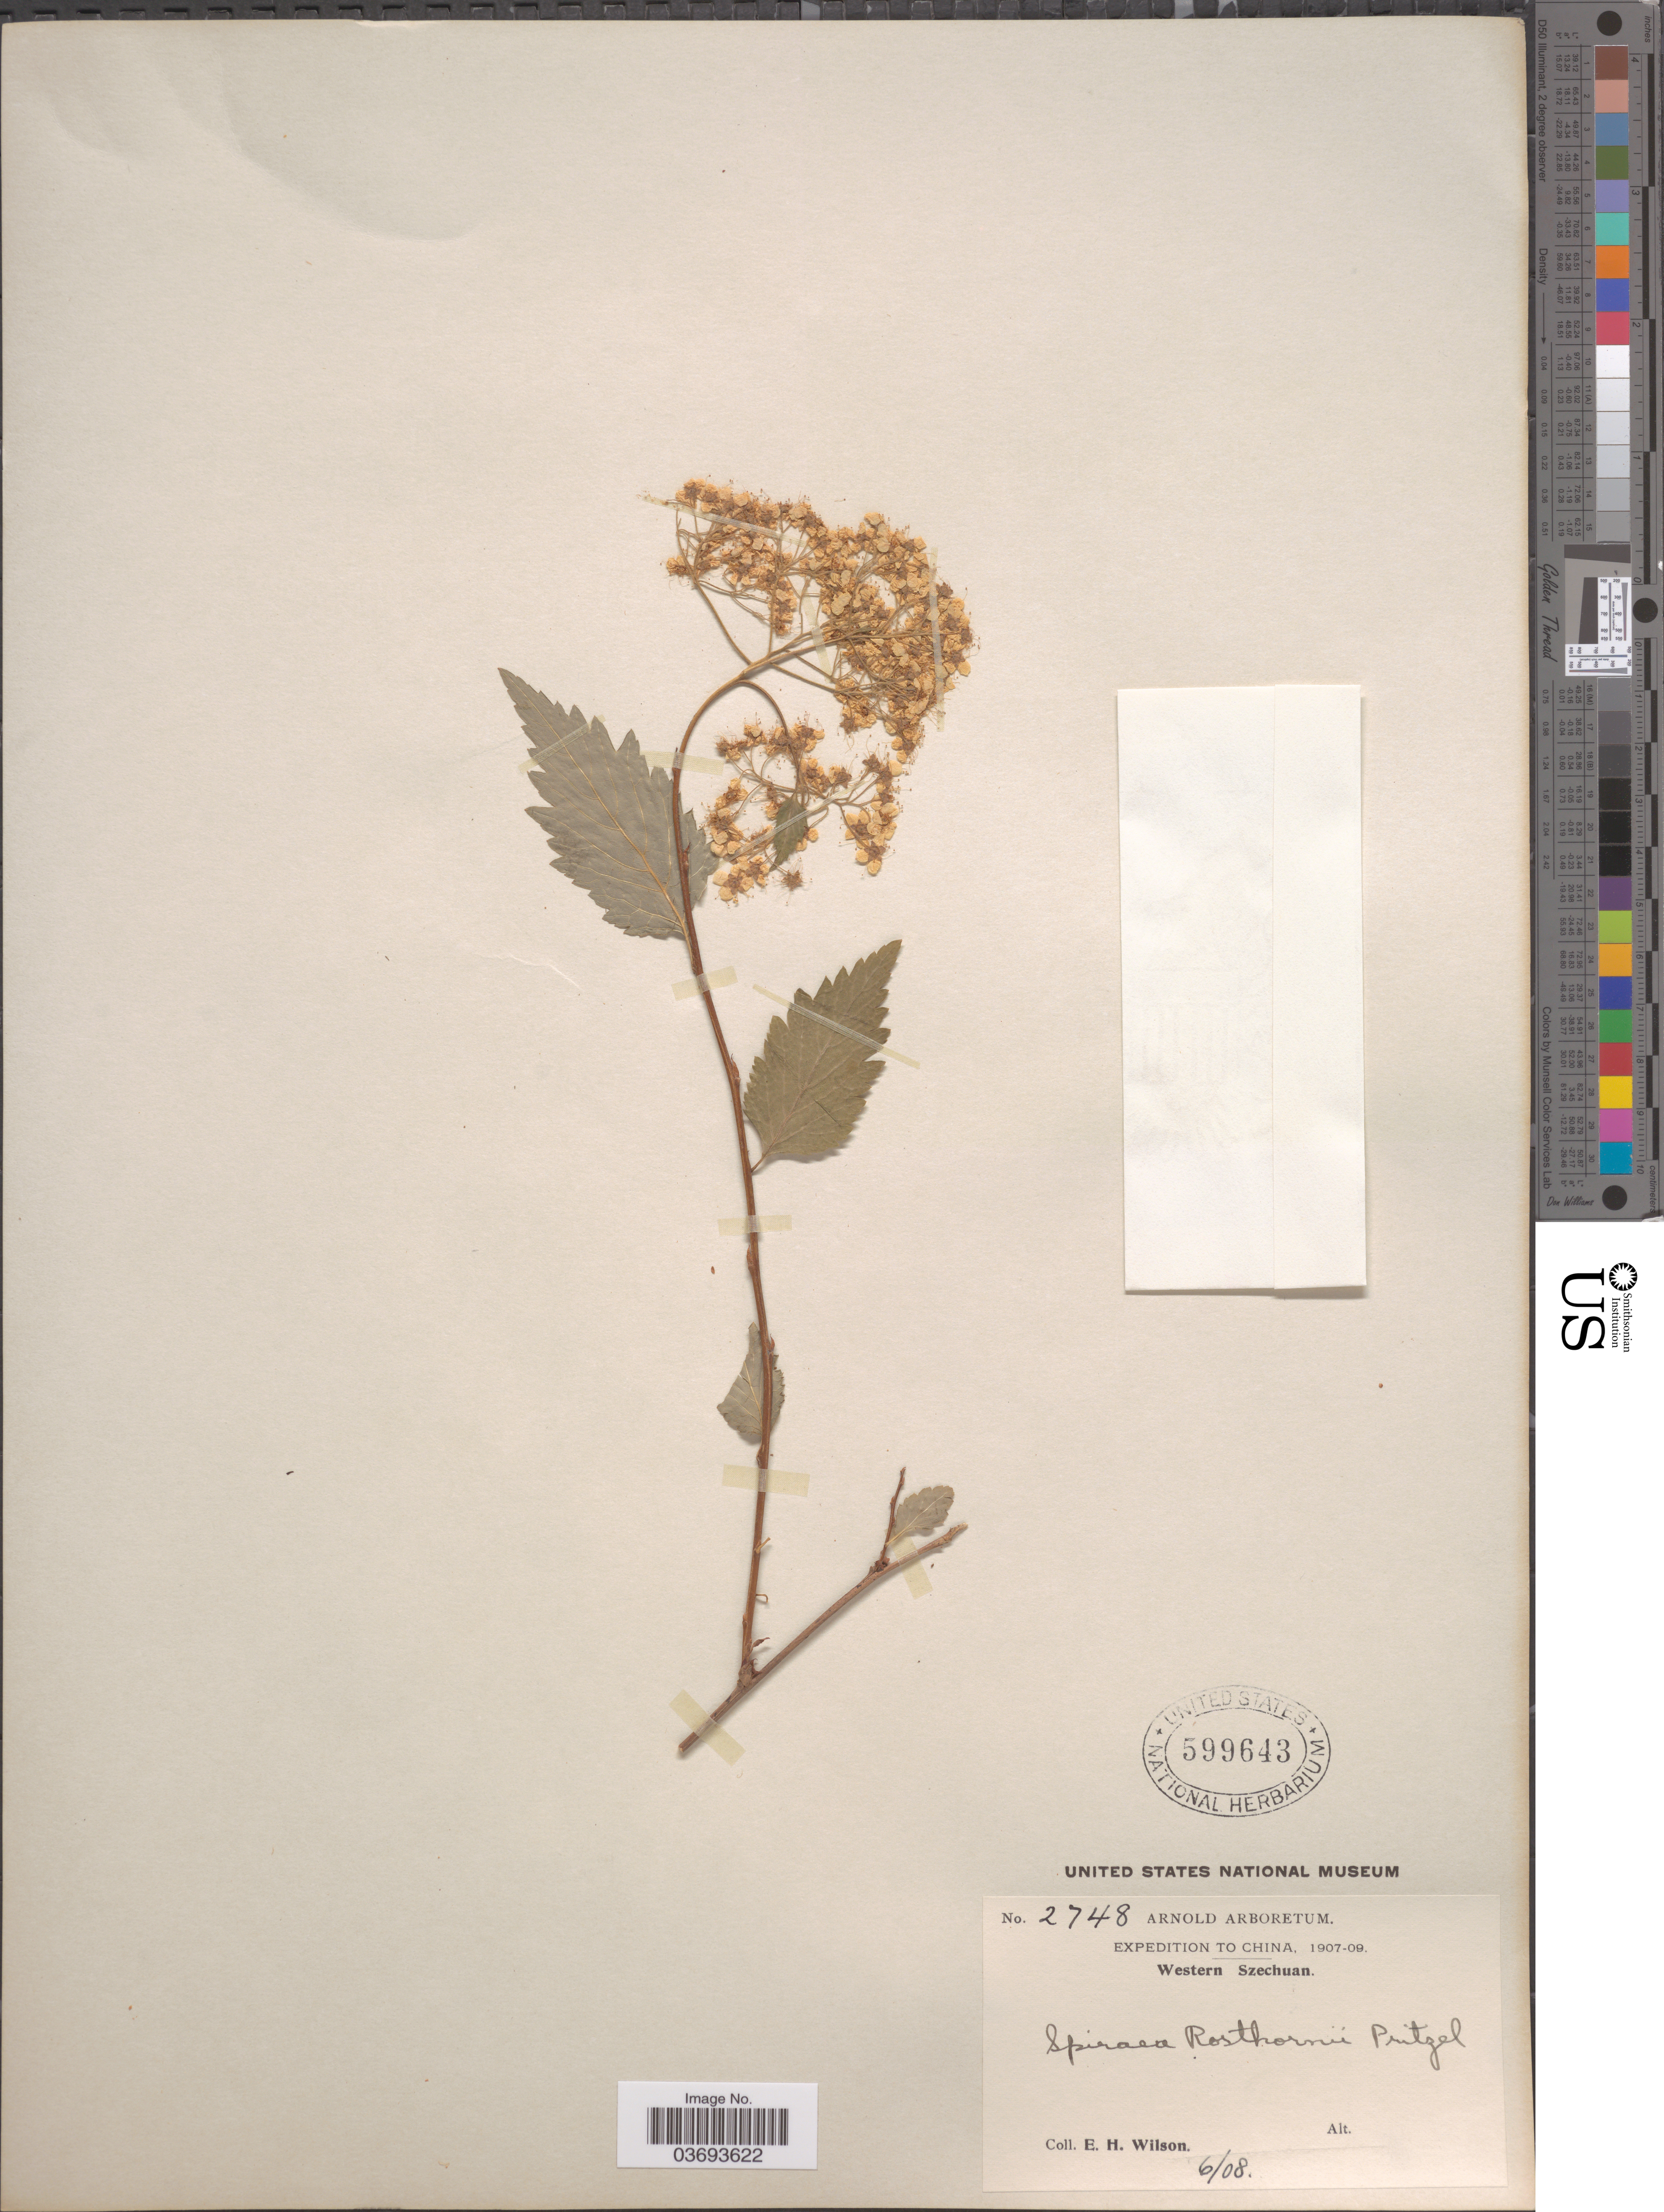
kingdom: Plantae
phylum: Tracheophyta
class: Magnoliopsida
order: Rosales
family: Rosaceae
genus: Spiraea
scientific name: Spiraea rosthornii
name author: E. Pritz.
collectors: E. Wilson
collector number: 2748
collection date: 1908-06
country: China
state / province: Sichuan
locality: Western Szechuan.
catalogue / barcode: US 599643